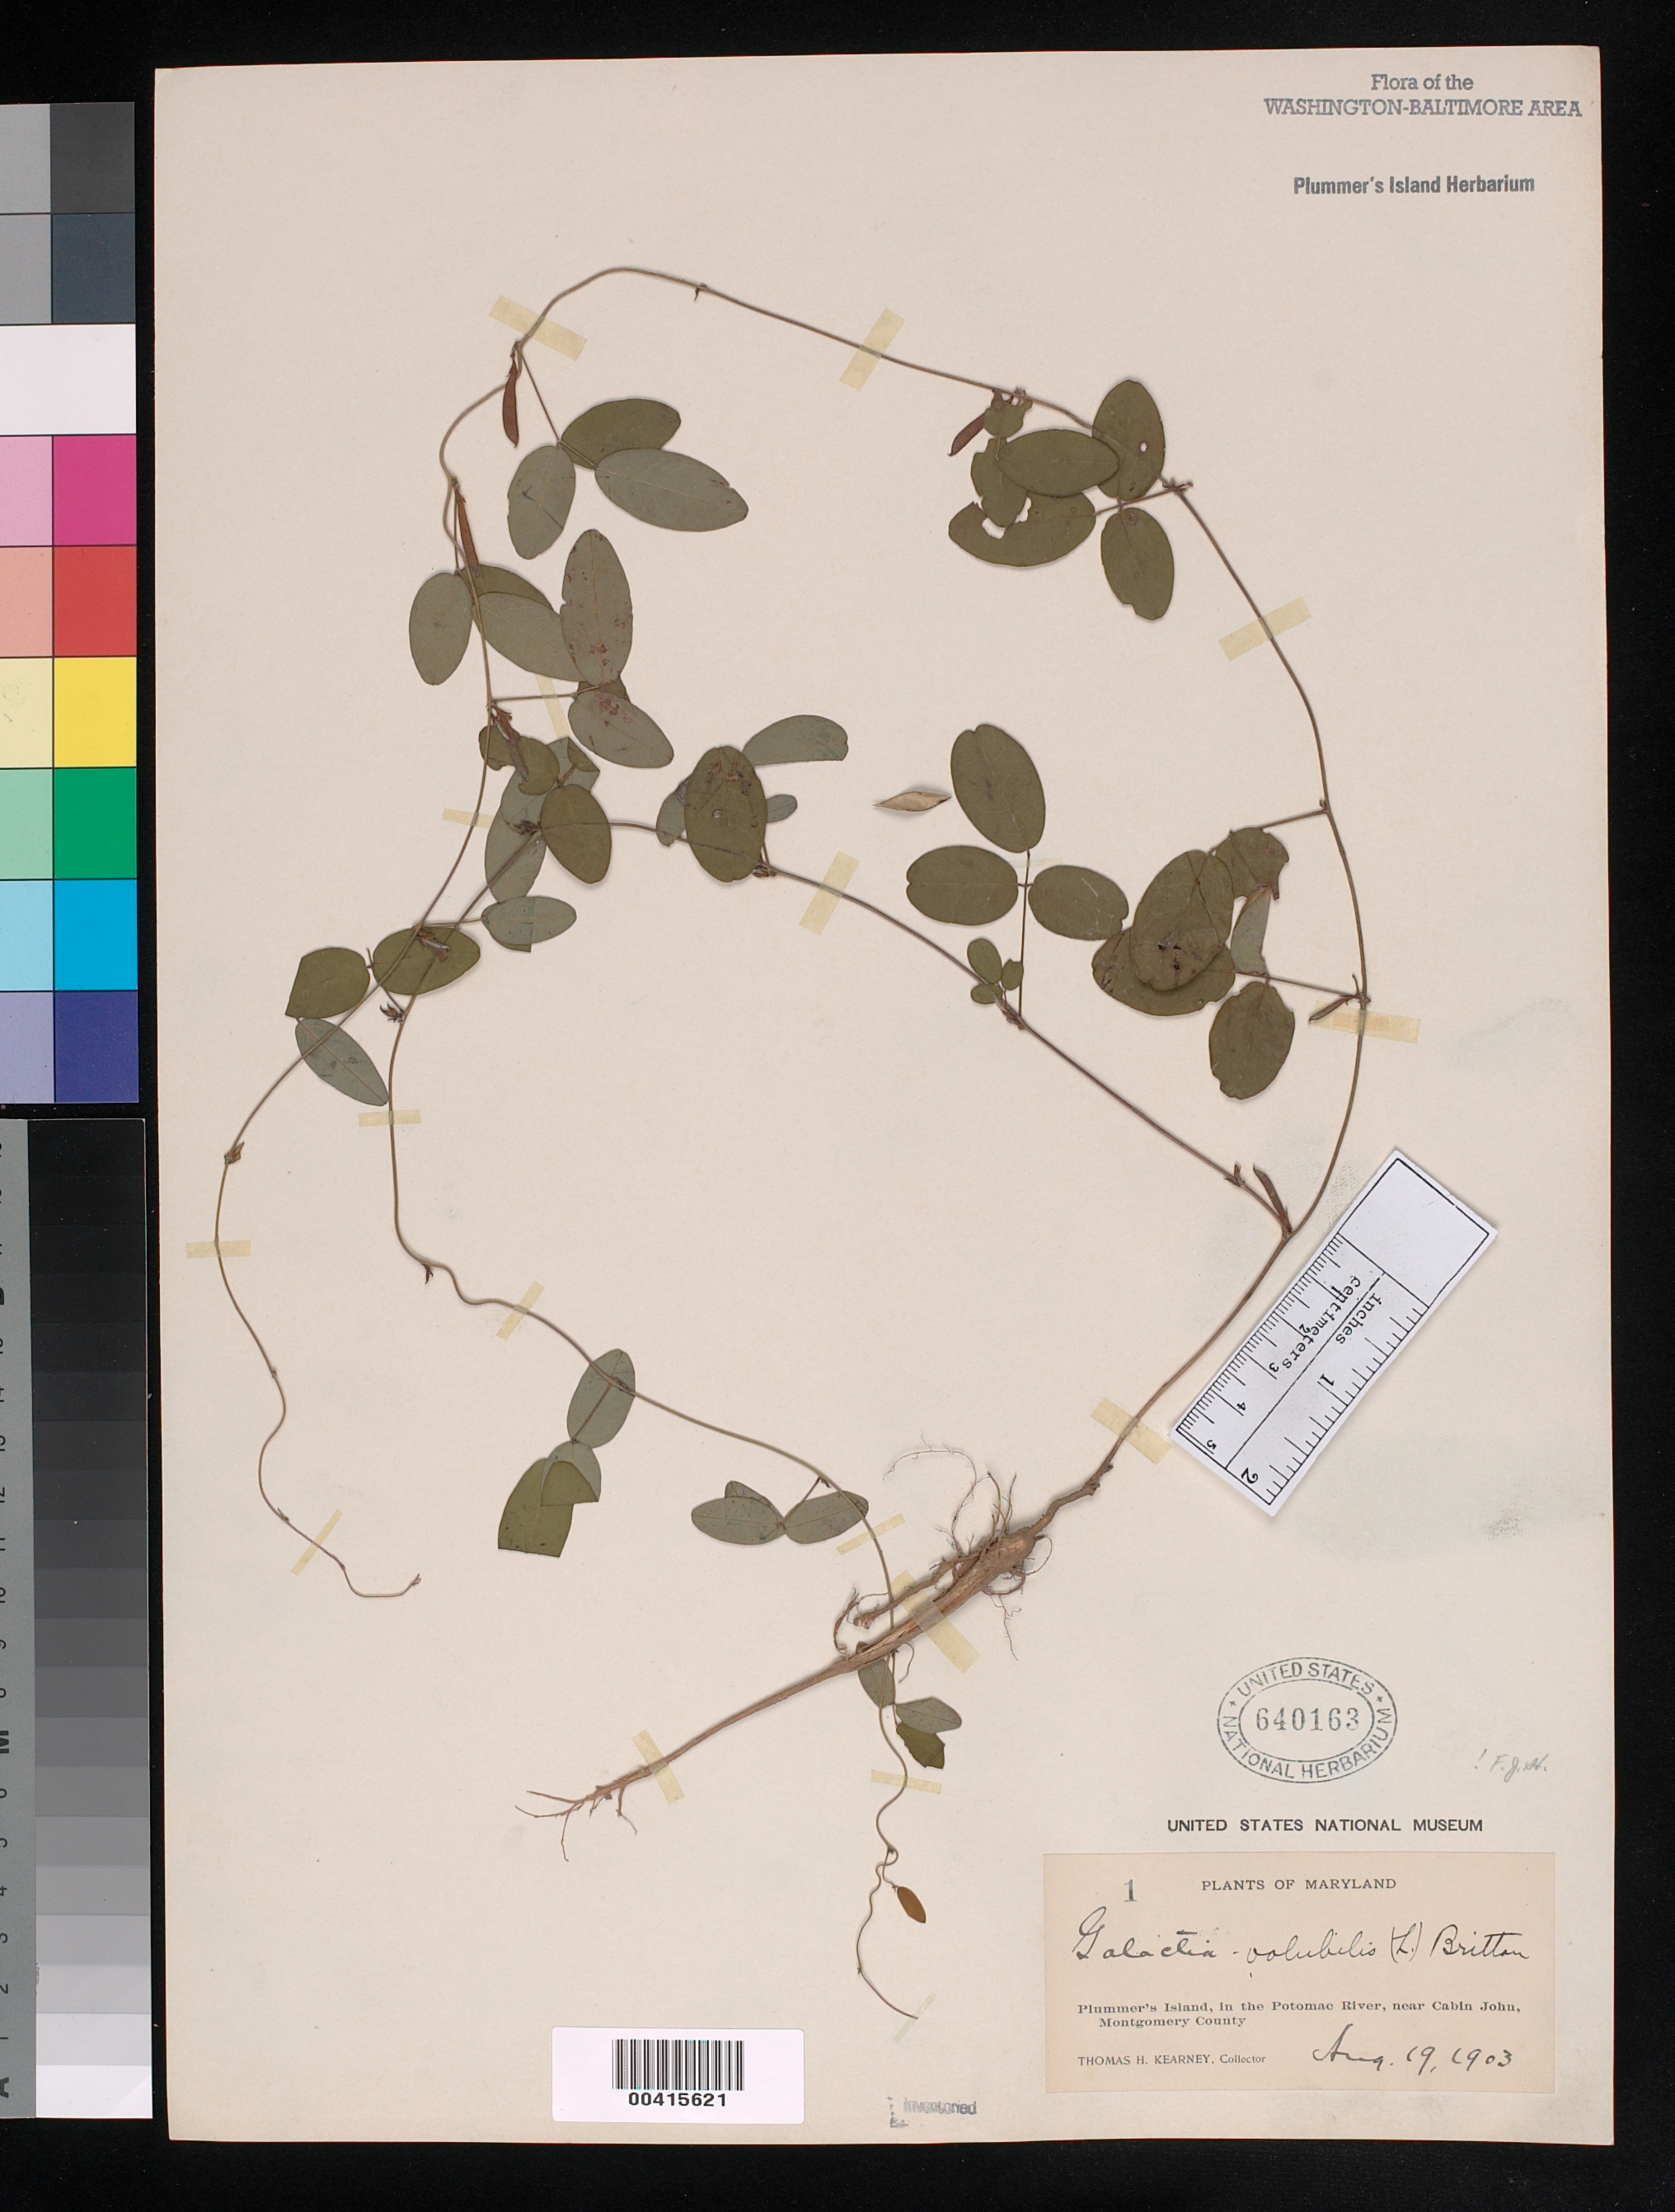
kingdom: Plantae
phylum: Tracheophyta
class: Magnoliopsida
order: Fabales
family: Fabaceae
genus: Galactia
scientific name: Galactia volubilis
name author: (L.) Britton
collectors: T. H. Kearney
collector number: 1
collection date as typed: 19 Aug 1903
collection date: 1903-08-19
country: United States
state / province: Maryland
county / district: Montgomery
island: Plummers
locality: Plummer's Island C. & O. Canal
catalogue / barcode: US 640163